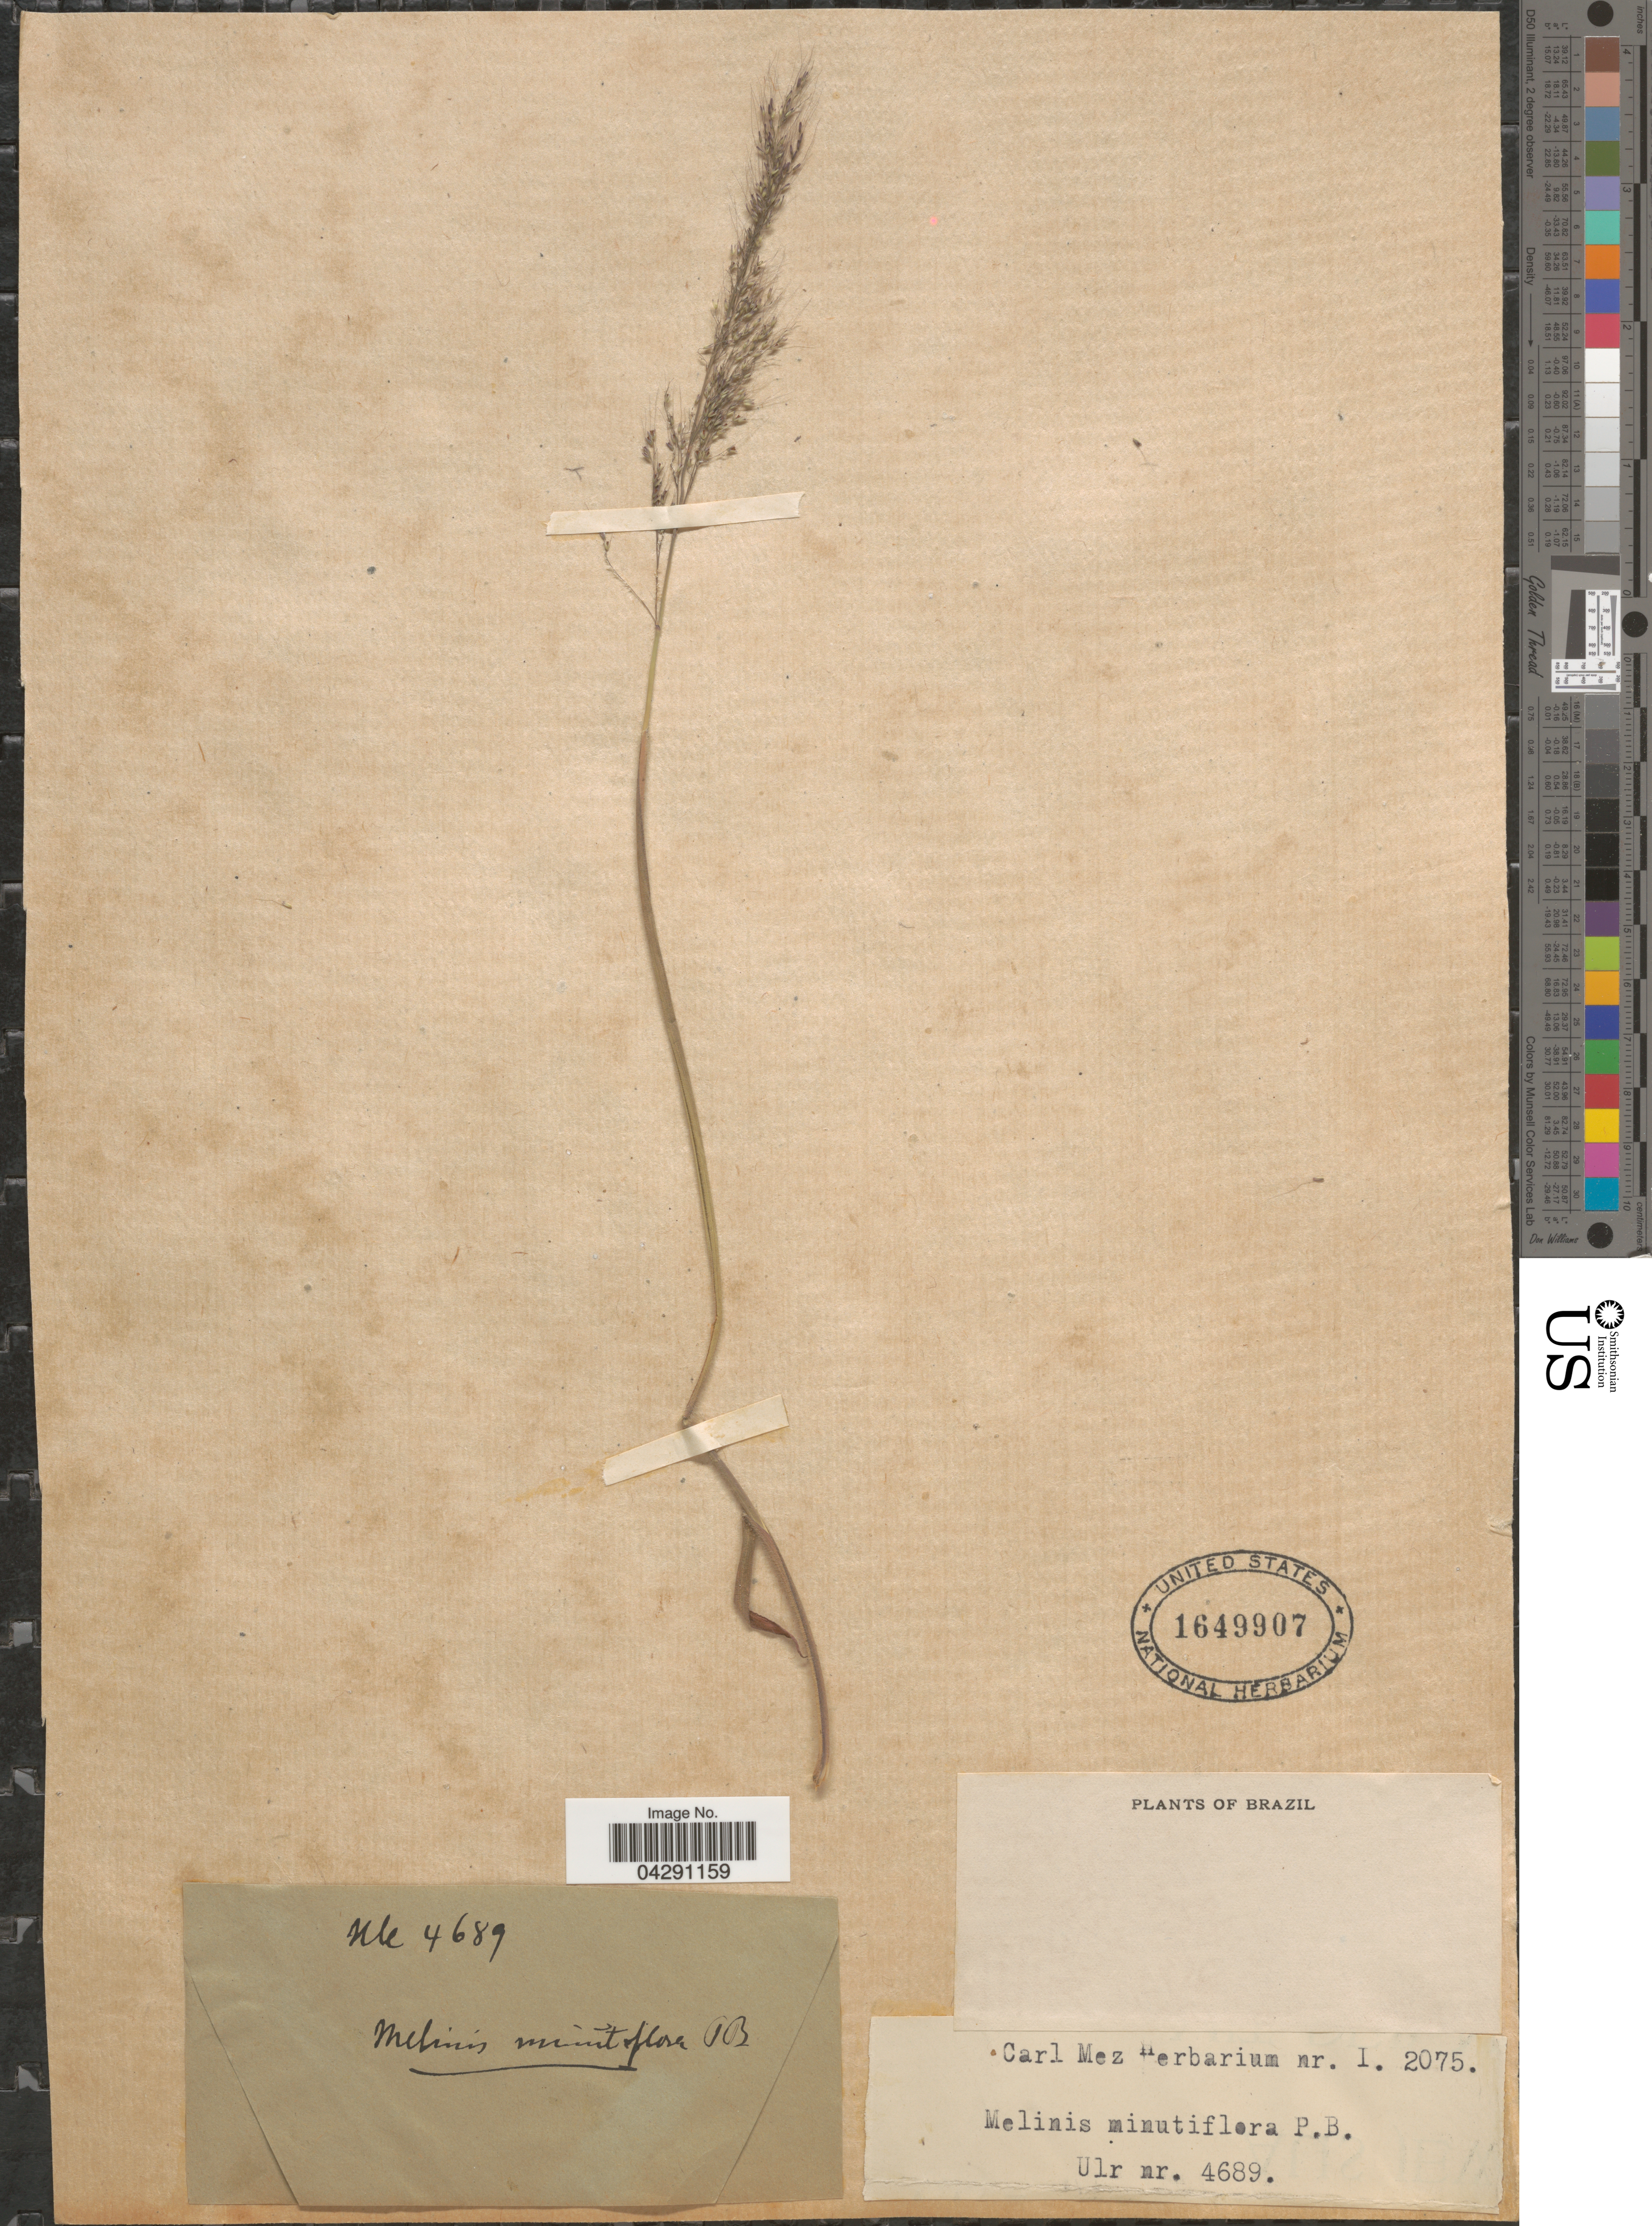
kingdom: Plantae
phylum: Tracheophyta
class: Liliopsida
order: Poales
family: Poaceae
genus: Melinis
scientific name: Melinis minutiflora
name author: P. Beauv.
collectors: -- Ule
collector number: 4689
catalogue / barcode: US 1649907